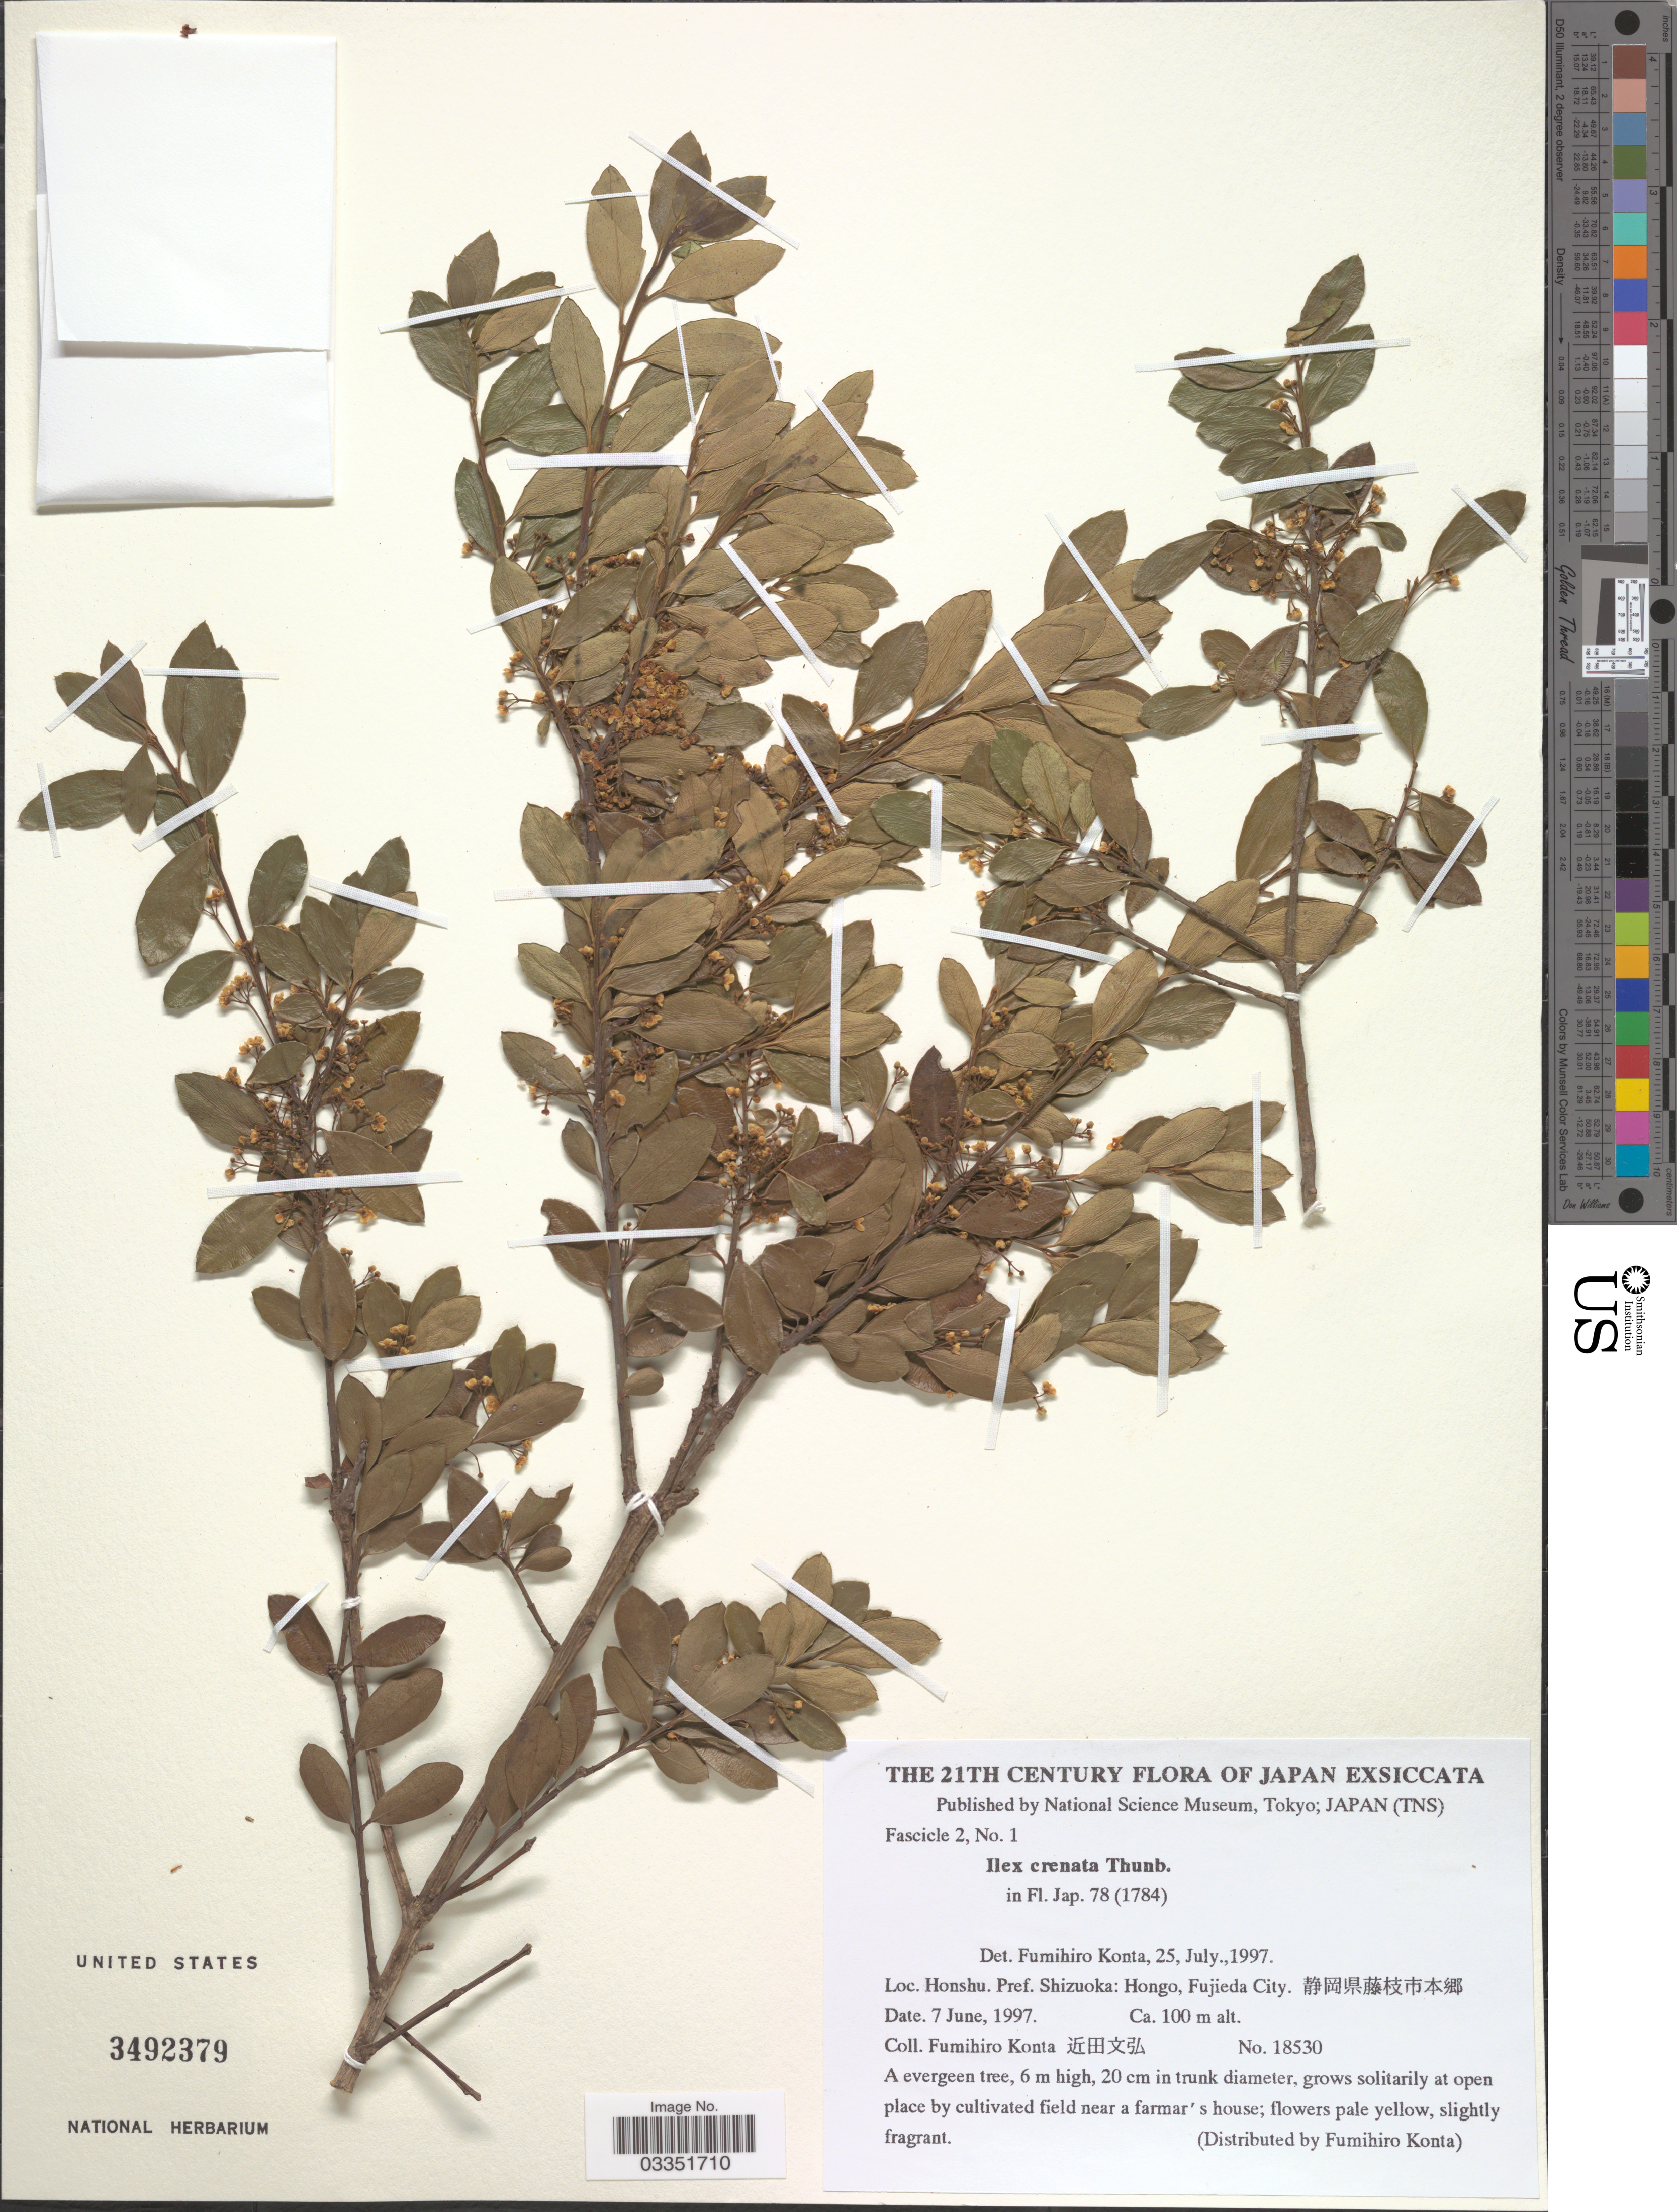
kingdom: Plantae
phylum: Tracheophyta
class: Magnoliopsida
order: Aquifoliales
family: Aquifoliaceae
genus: Ilex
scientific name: Ilex crenata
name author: Thunb.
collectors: F. Konta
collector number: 18530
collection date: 1997-06-07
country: Japan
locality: Honshu. Pref. Shizuoka: Hongo, Fujieda City. X.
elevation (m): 100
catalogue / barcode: US 3492379